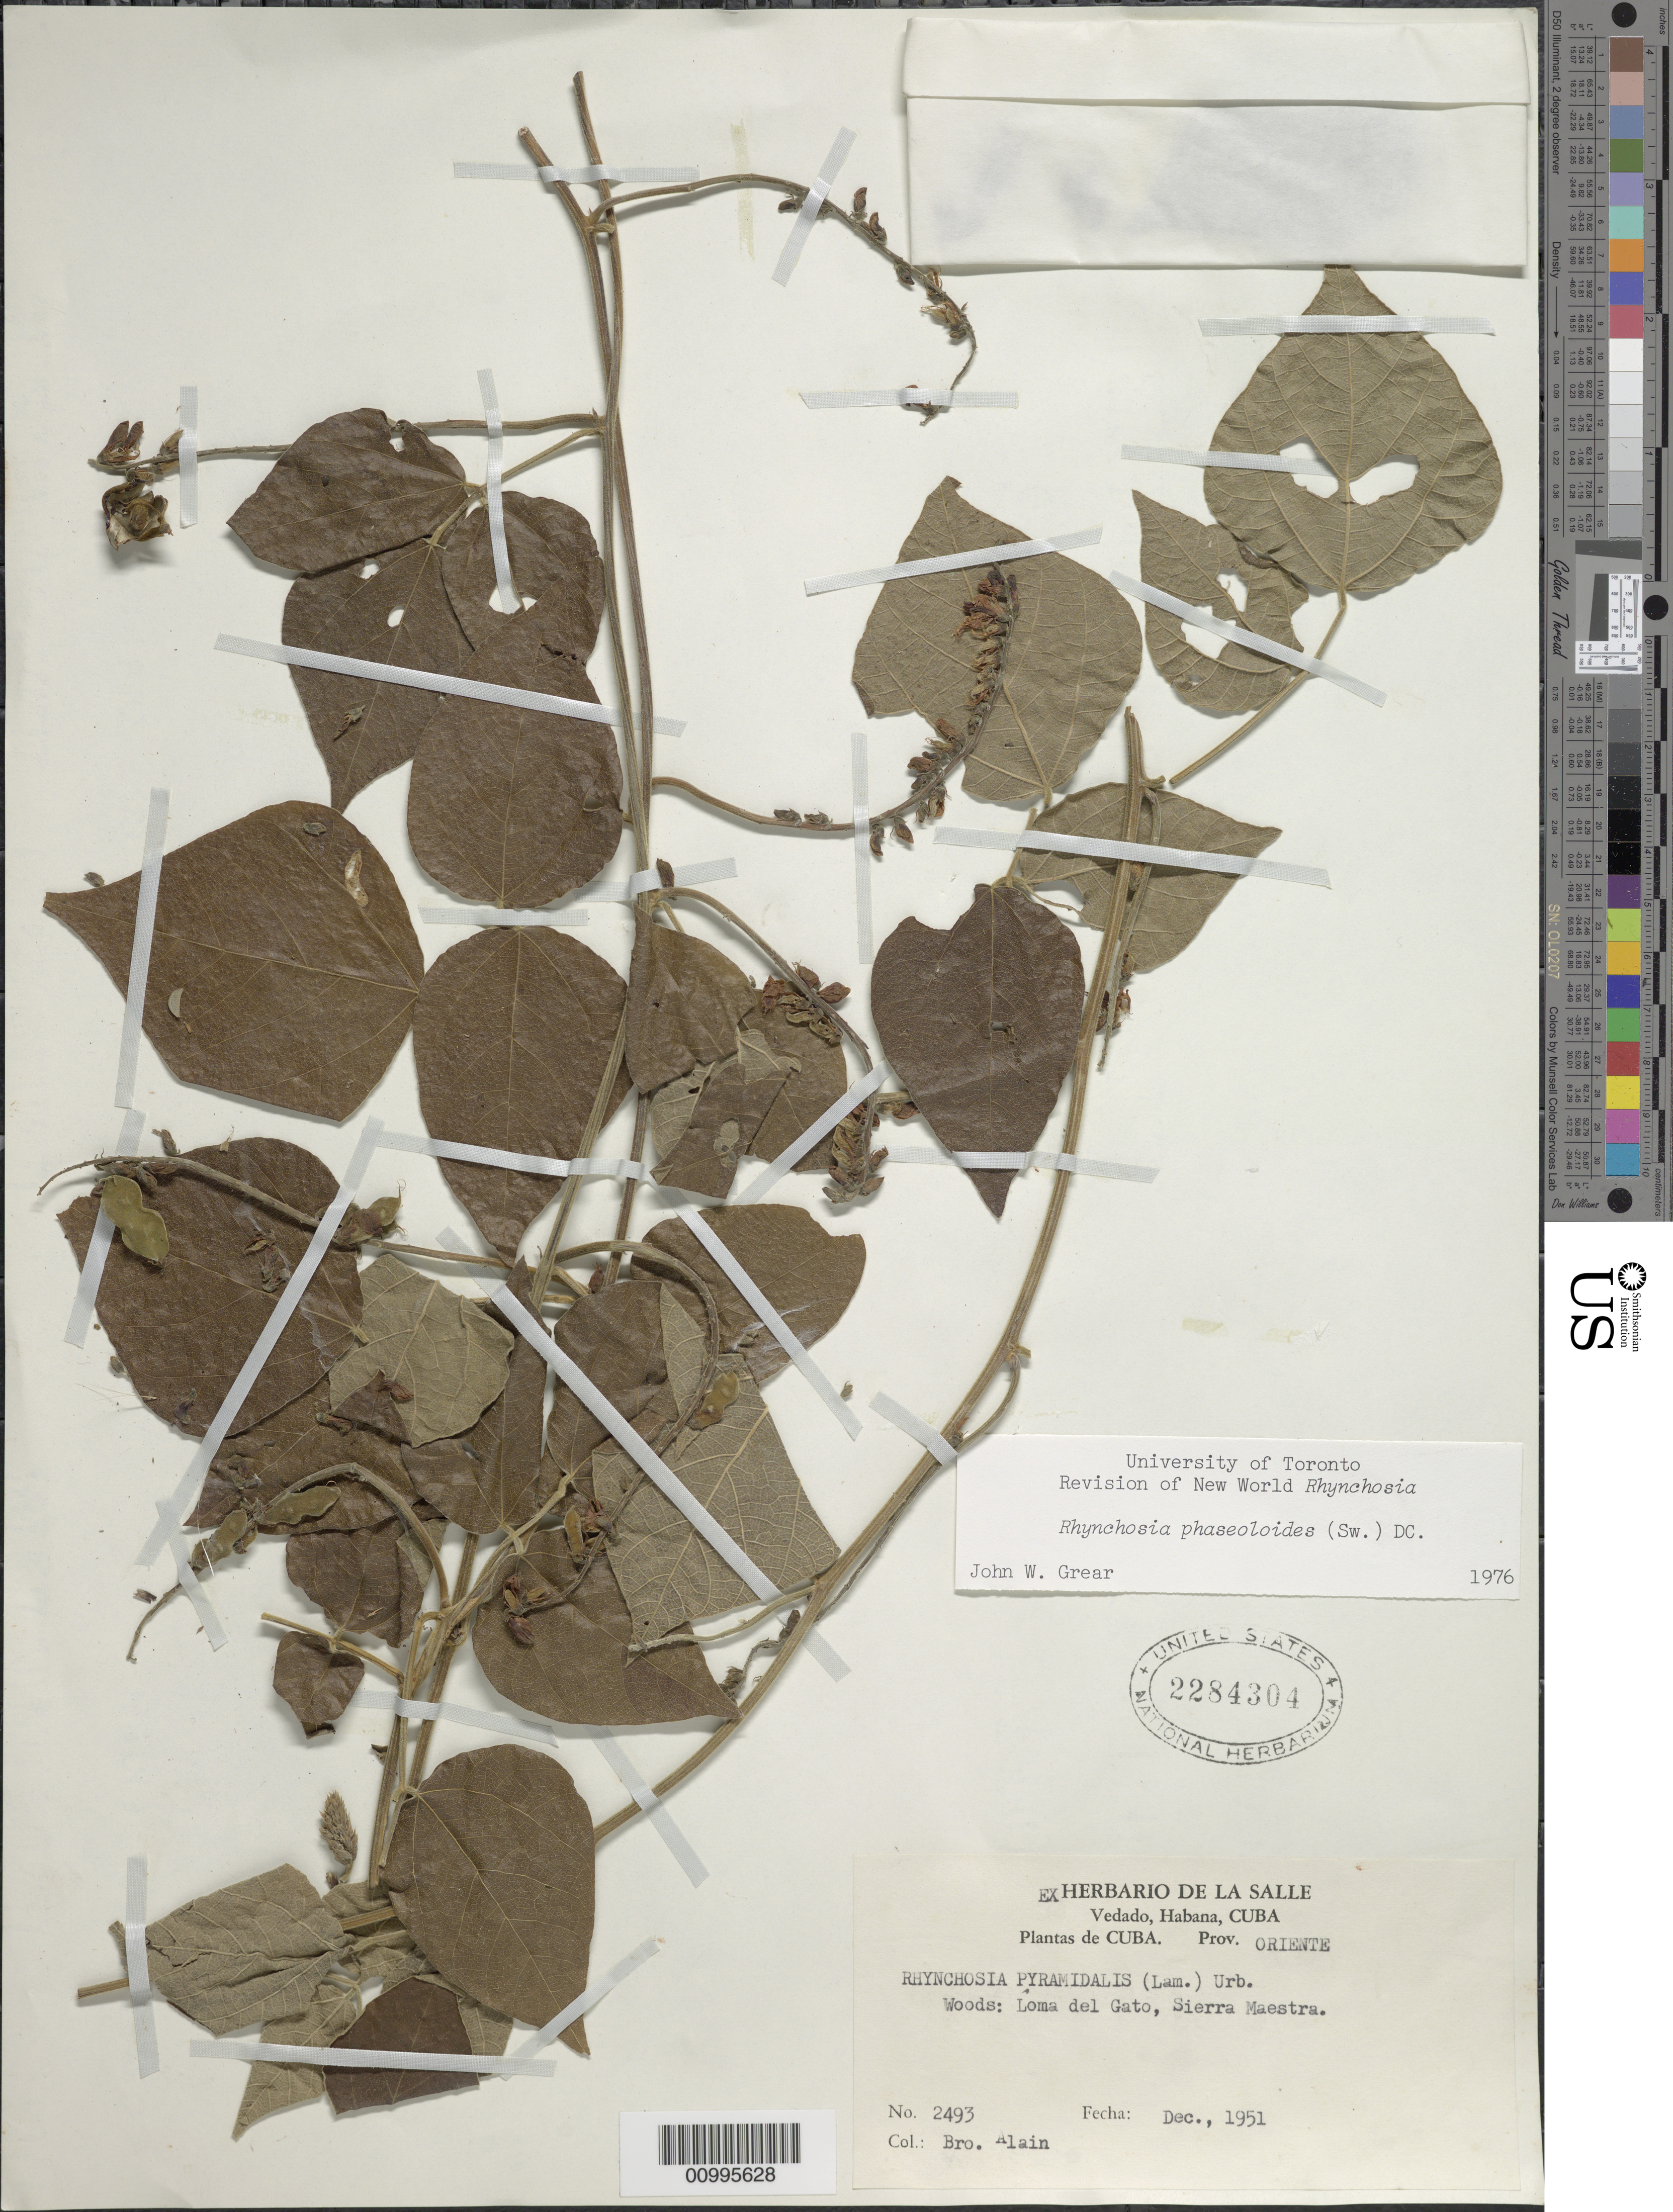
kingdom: Plantae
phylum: Tracheophyta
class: Magnoliopsida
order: Fabales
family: Fabaceae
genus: Rhynchosia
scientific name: Rhynchosia phaseoloides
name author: (Sw.) DC.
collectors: A. H. Liogier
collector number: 2493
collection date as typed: Dec 1951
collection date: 1951-12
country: Cuba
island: Cuba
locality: Vedado, Habana, Cuba Woods: Loma del Gato, Sierra Maestra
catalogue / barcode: US 2284304